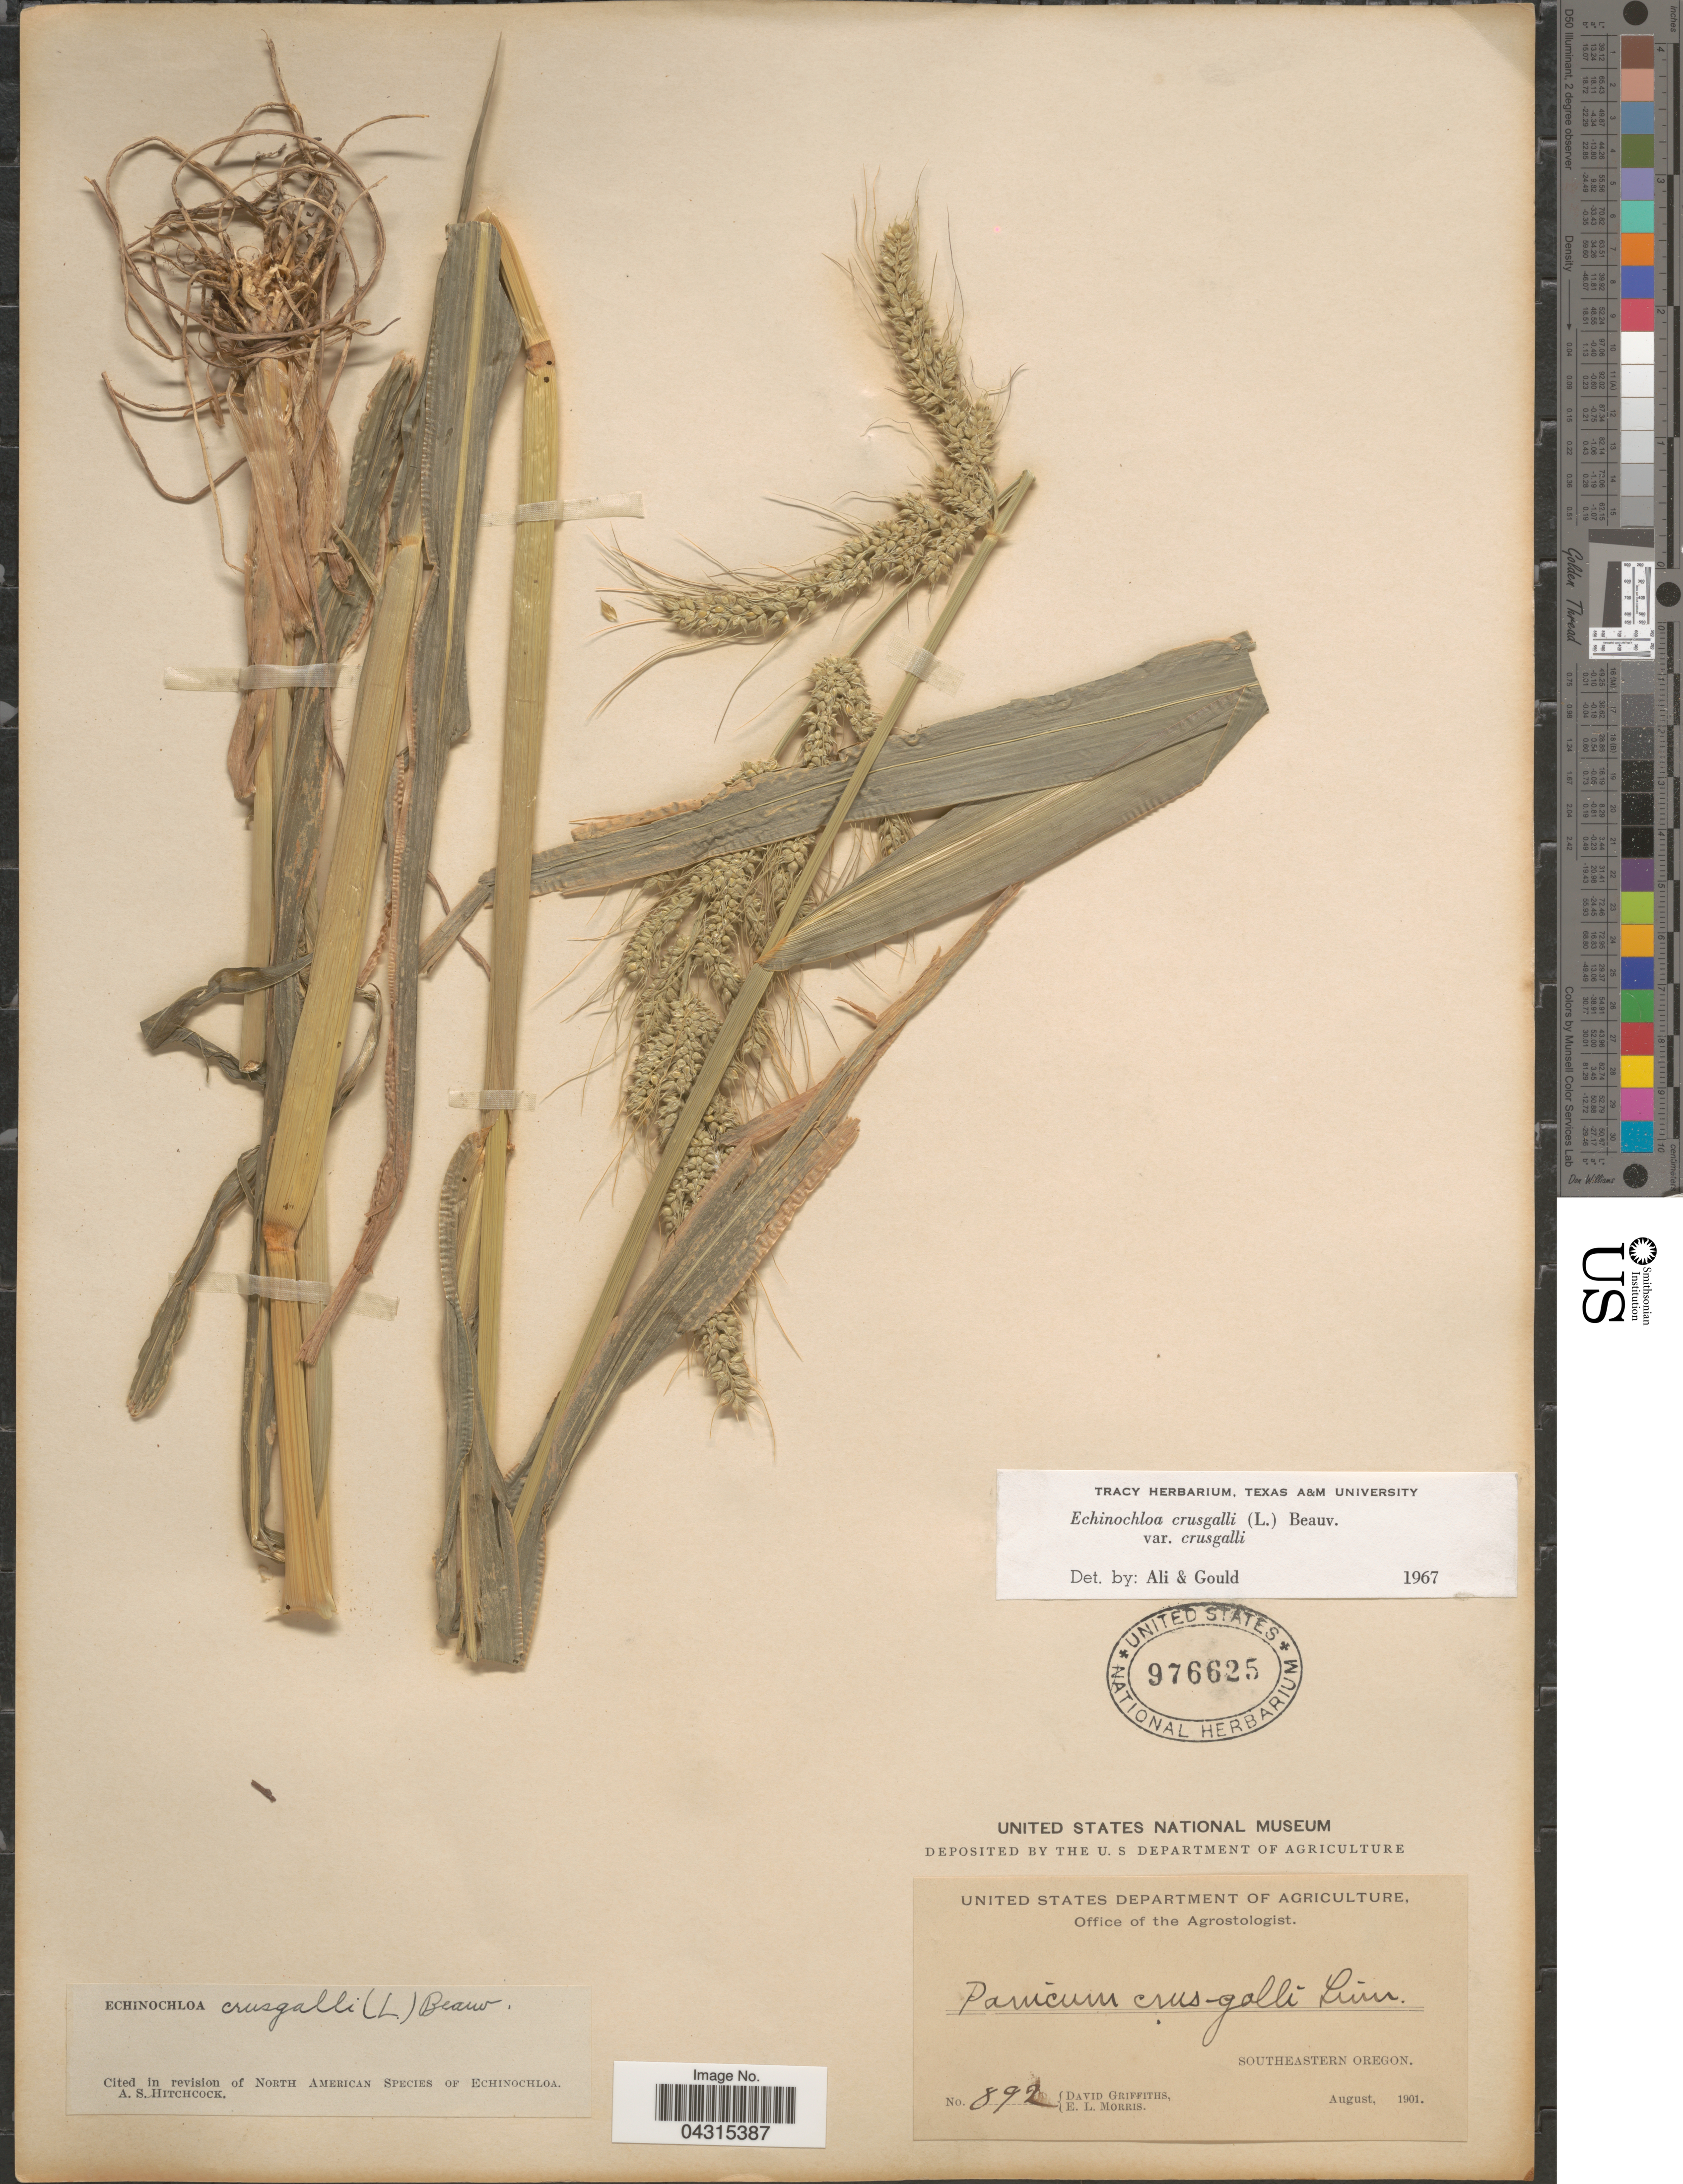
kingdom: Plantae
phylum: Tracheophyta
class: Liliopsida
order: Poales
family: Poaceae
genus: Echinochloa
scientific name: Echinochloa crus-galli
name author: (L.) P. Beauv.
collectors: D. Griffiths & E. Morris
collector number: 892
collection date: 1901-08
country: United States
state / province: Oregon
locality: Southeastern Oregon.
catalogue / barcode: US 976625